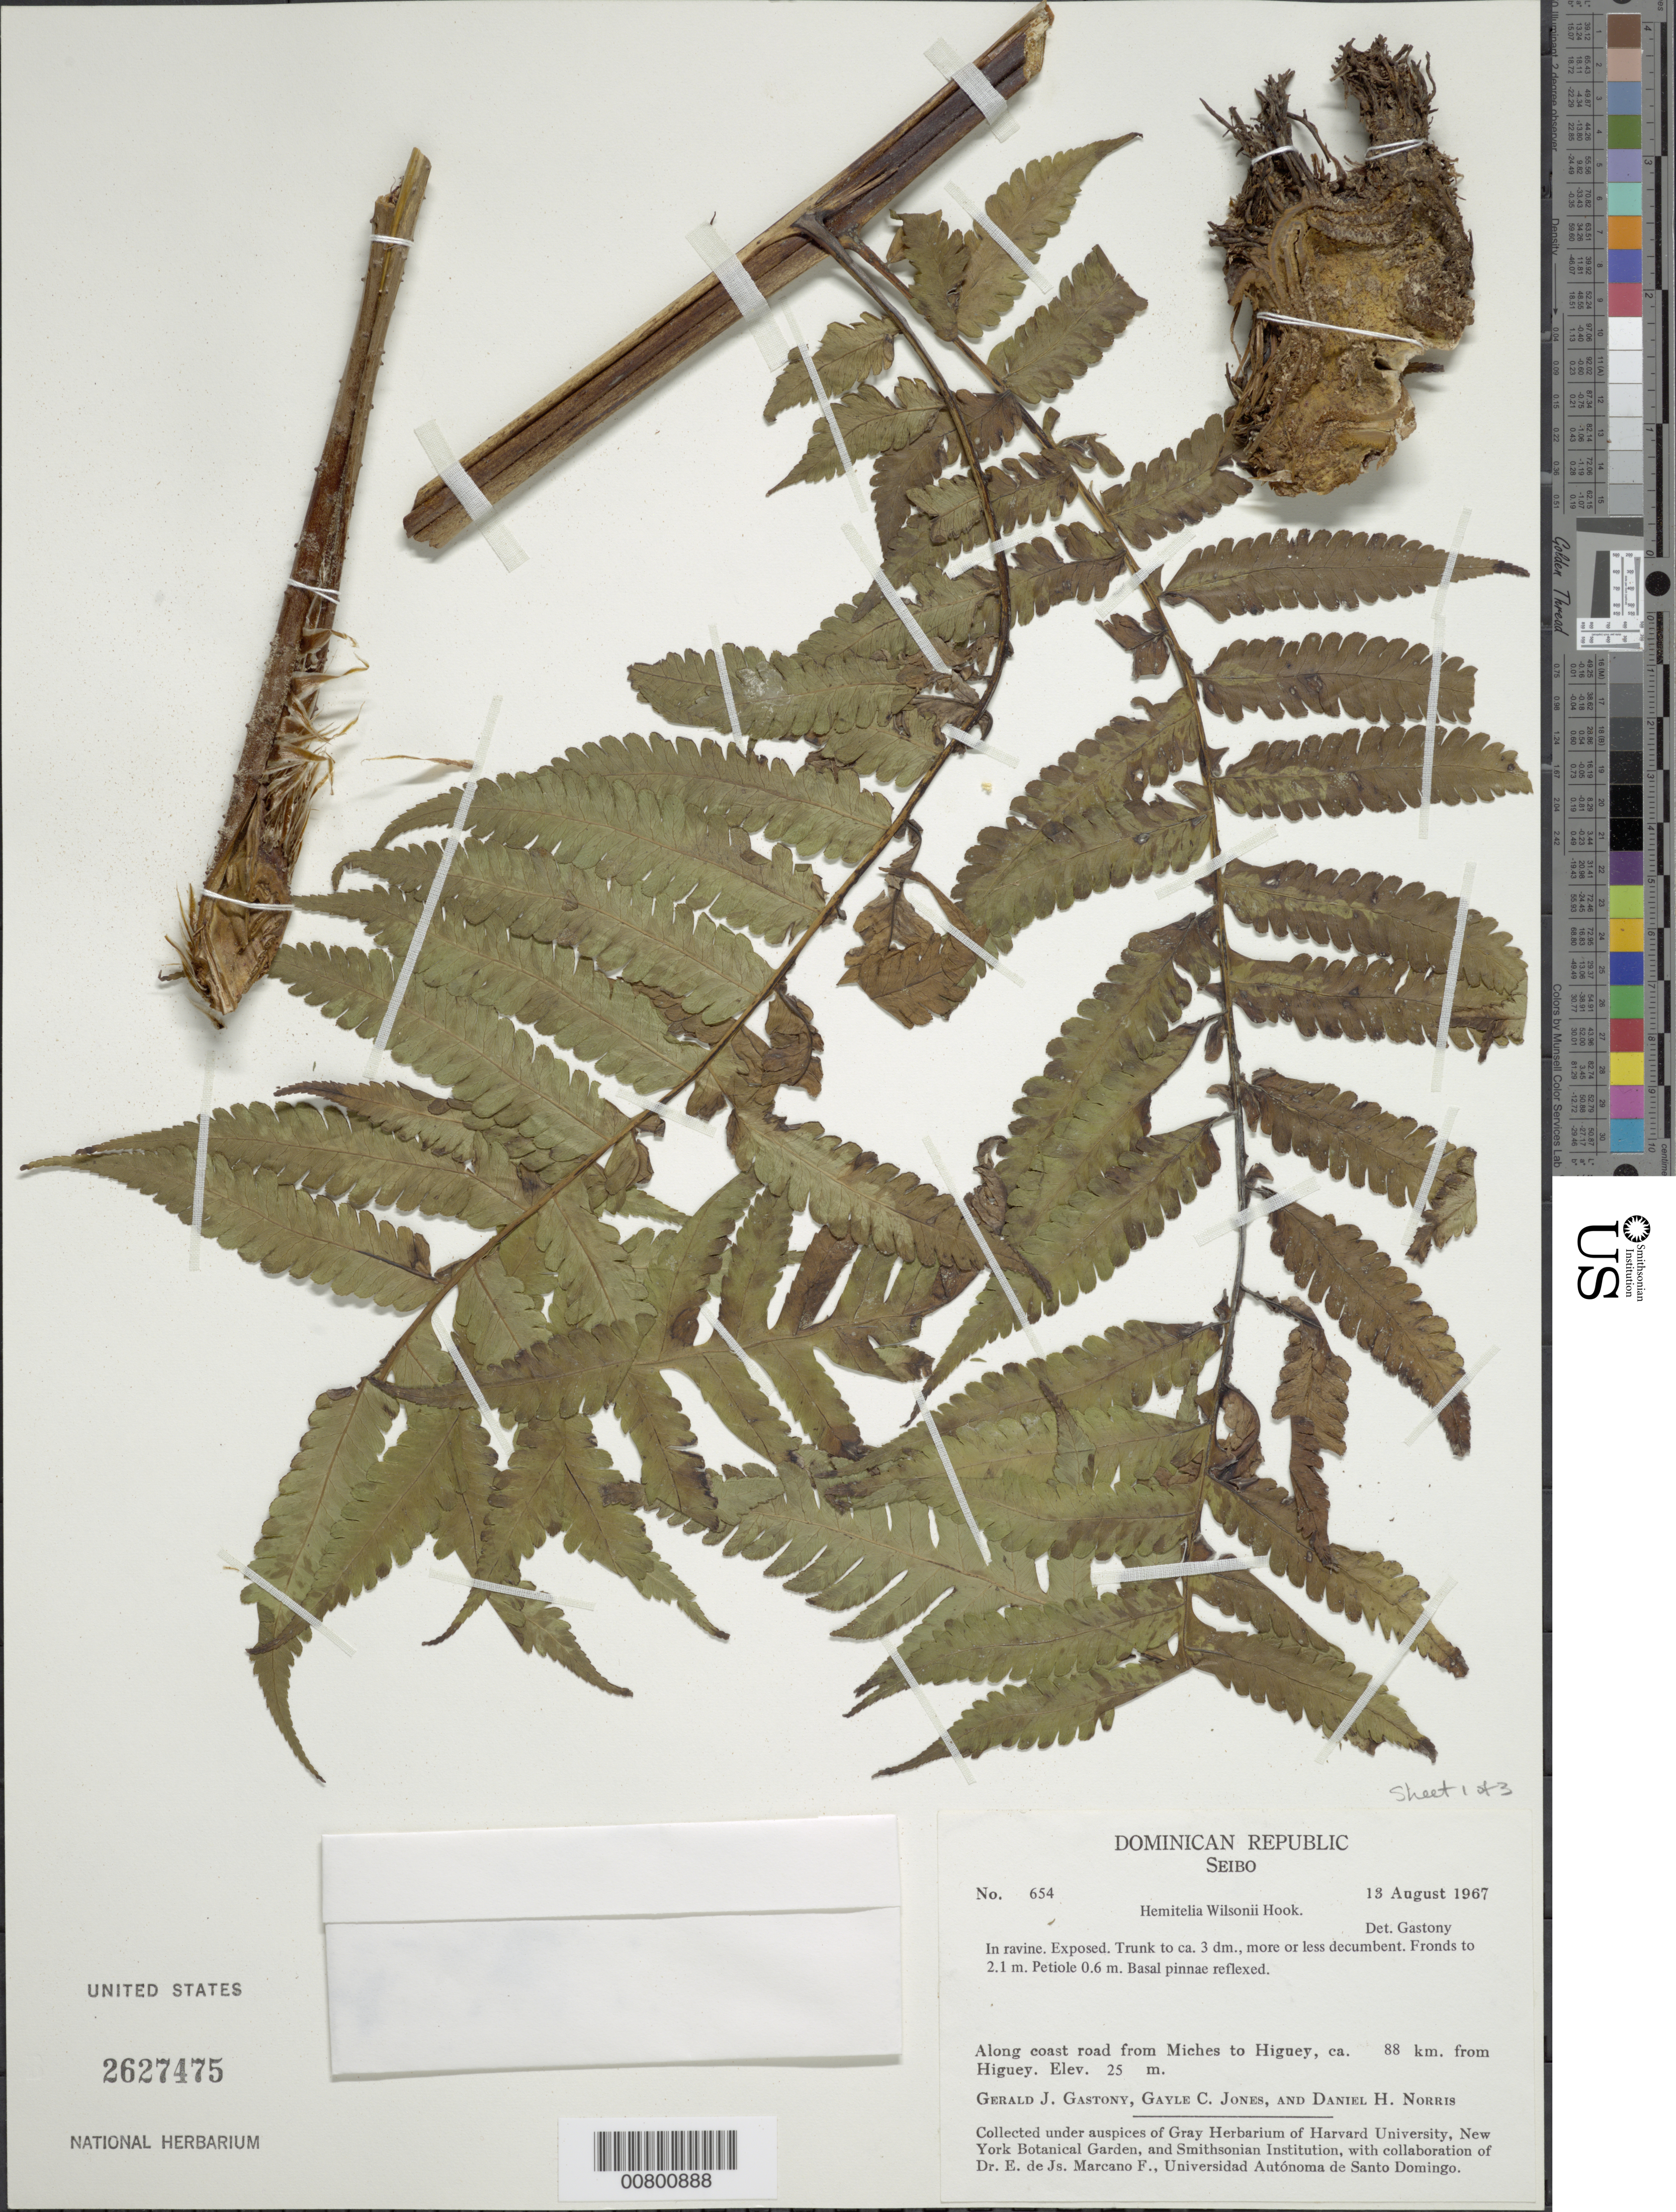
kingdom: Plantae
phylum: Tracheophyta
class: Polypodiopsida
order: Cyatheales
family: Cyatheaceae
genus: Cyathea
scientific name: Cyathea arborea x C. horrida (L.) Sm.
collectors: G. Gastony, G. C. Jones & D. H. Norris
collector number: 654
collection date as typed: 13 Aug 1967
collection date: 1967-08-13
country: Dominican Republic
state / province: El Seibo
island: Hispaniola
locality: Miches to Higuey road, ca. 88 km from Higuey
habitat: Along coast road, in ravine, exposed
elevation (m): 25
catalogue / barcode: US 2627475